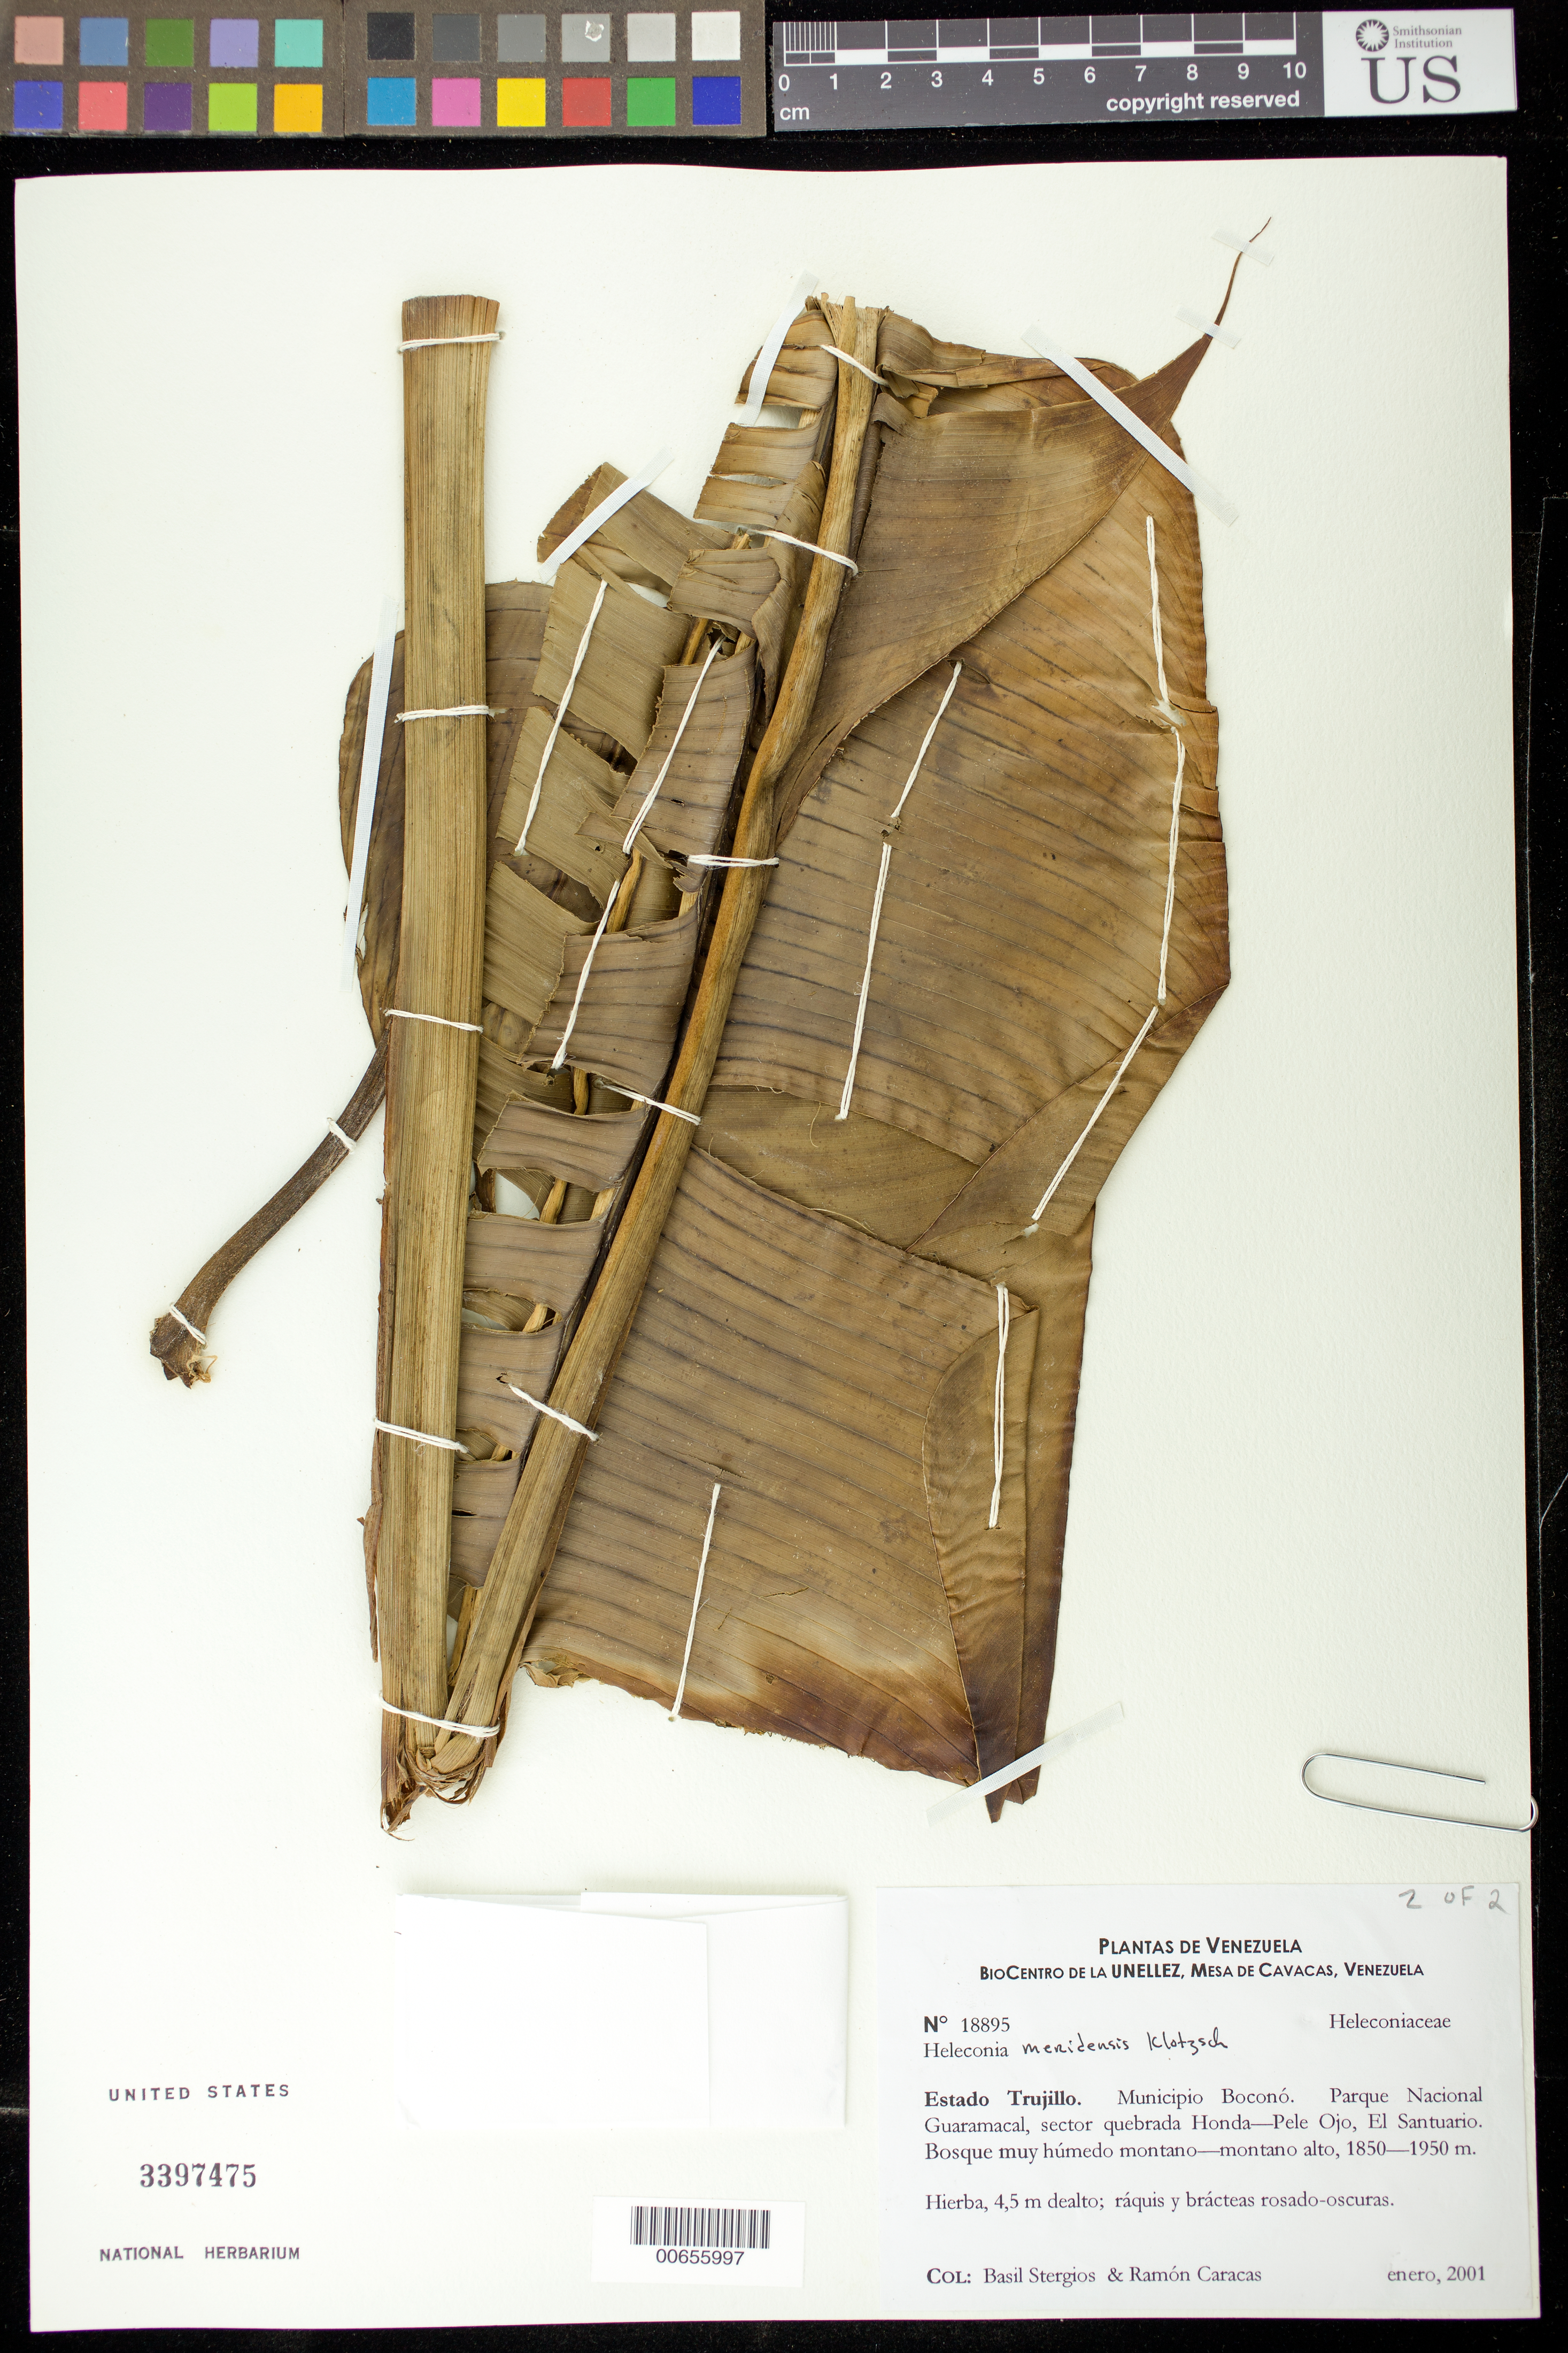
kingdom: Plantae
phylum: Tracheophyta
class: Magnoliopsida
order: Saxifragales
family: Grossulariaceae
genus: Ribes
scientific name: Ribes atropurpureum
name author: C.A. Mey.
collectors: B. G. Stergios & R. Caracas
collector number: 18895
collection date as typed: Jan 2001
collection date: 2001-01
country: Venezuela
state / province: Trujillo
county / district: Boconó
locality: Parque Nacional Guaramacal, sector quebrada Honda-Pele Ojo, El Santuario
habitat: Bosque muy húmedo montano-montano alto.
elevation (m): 1850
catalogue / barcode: US 3397475